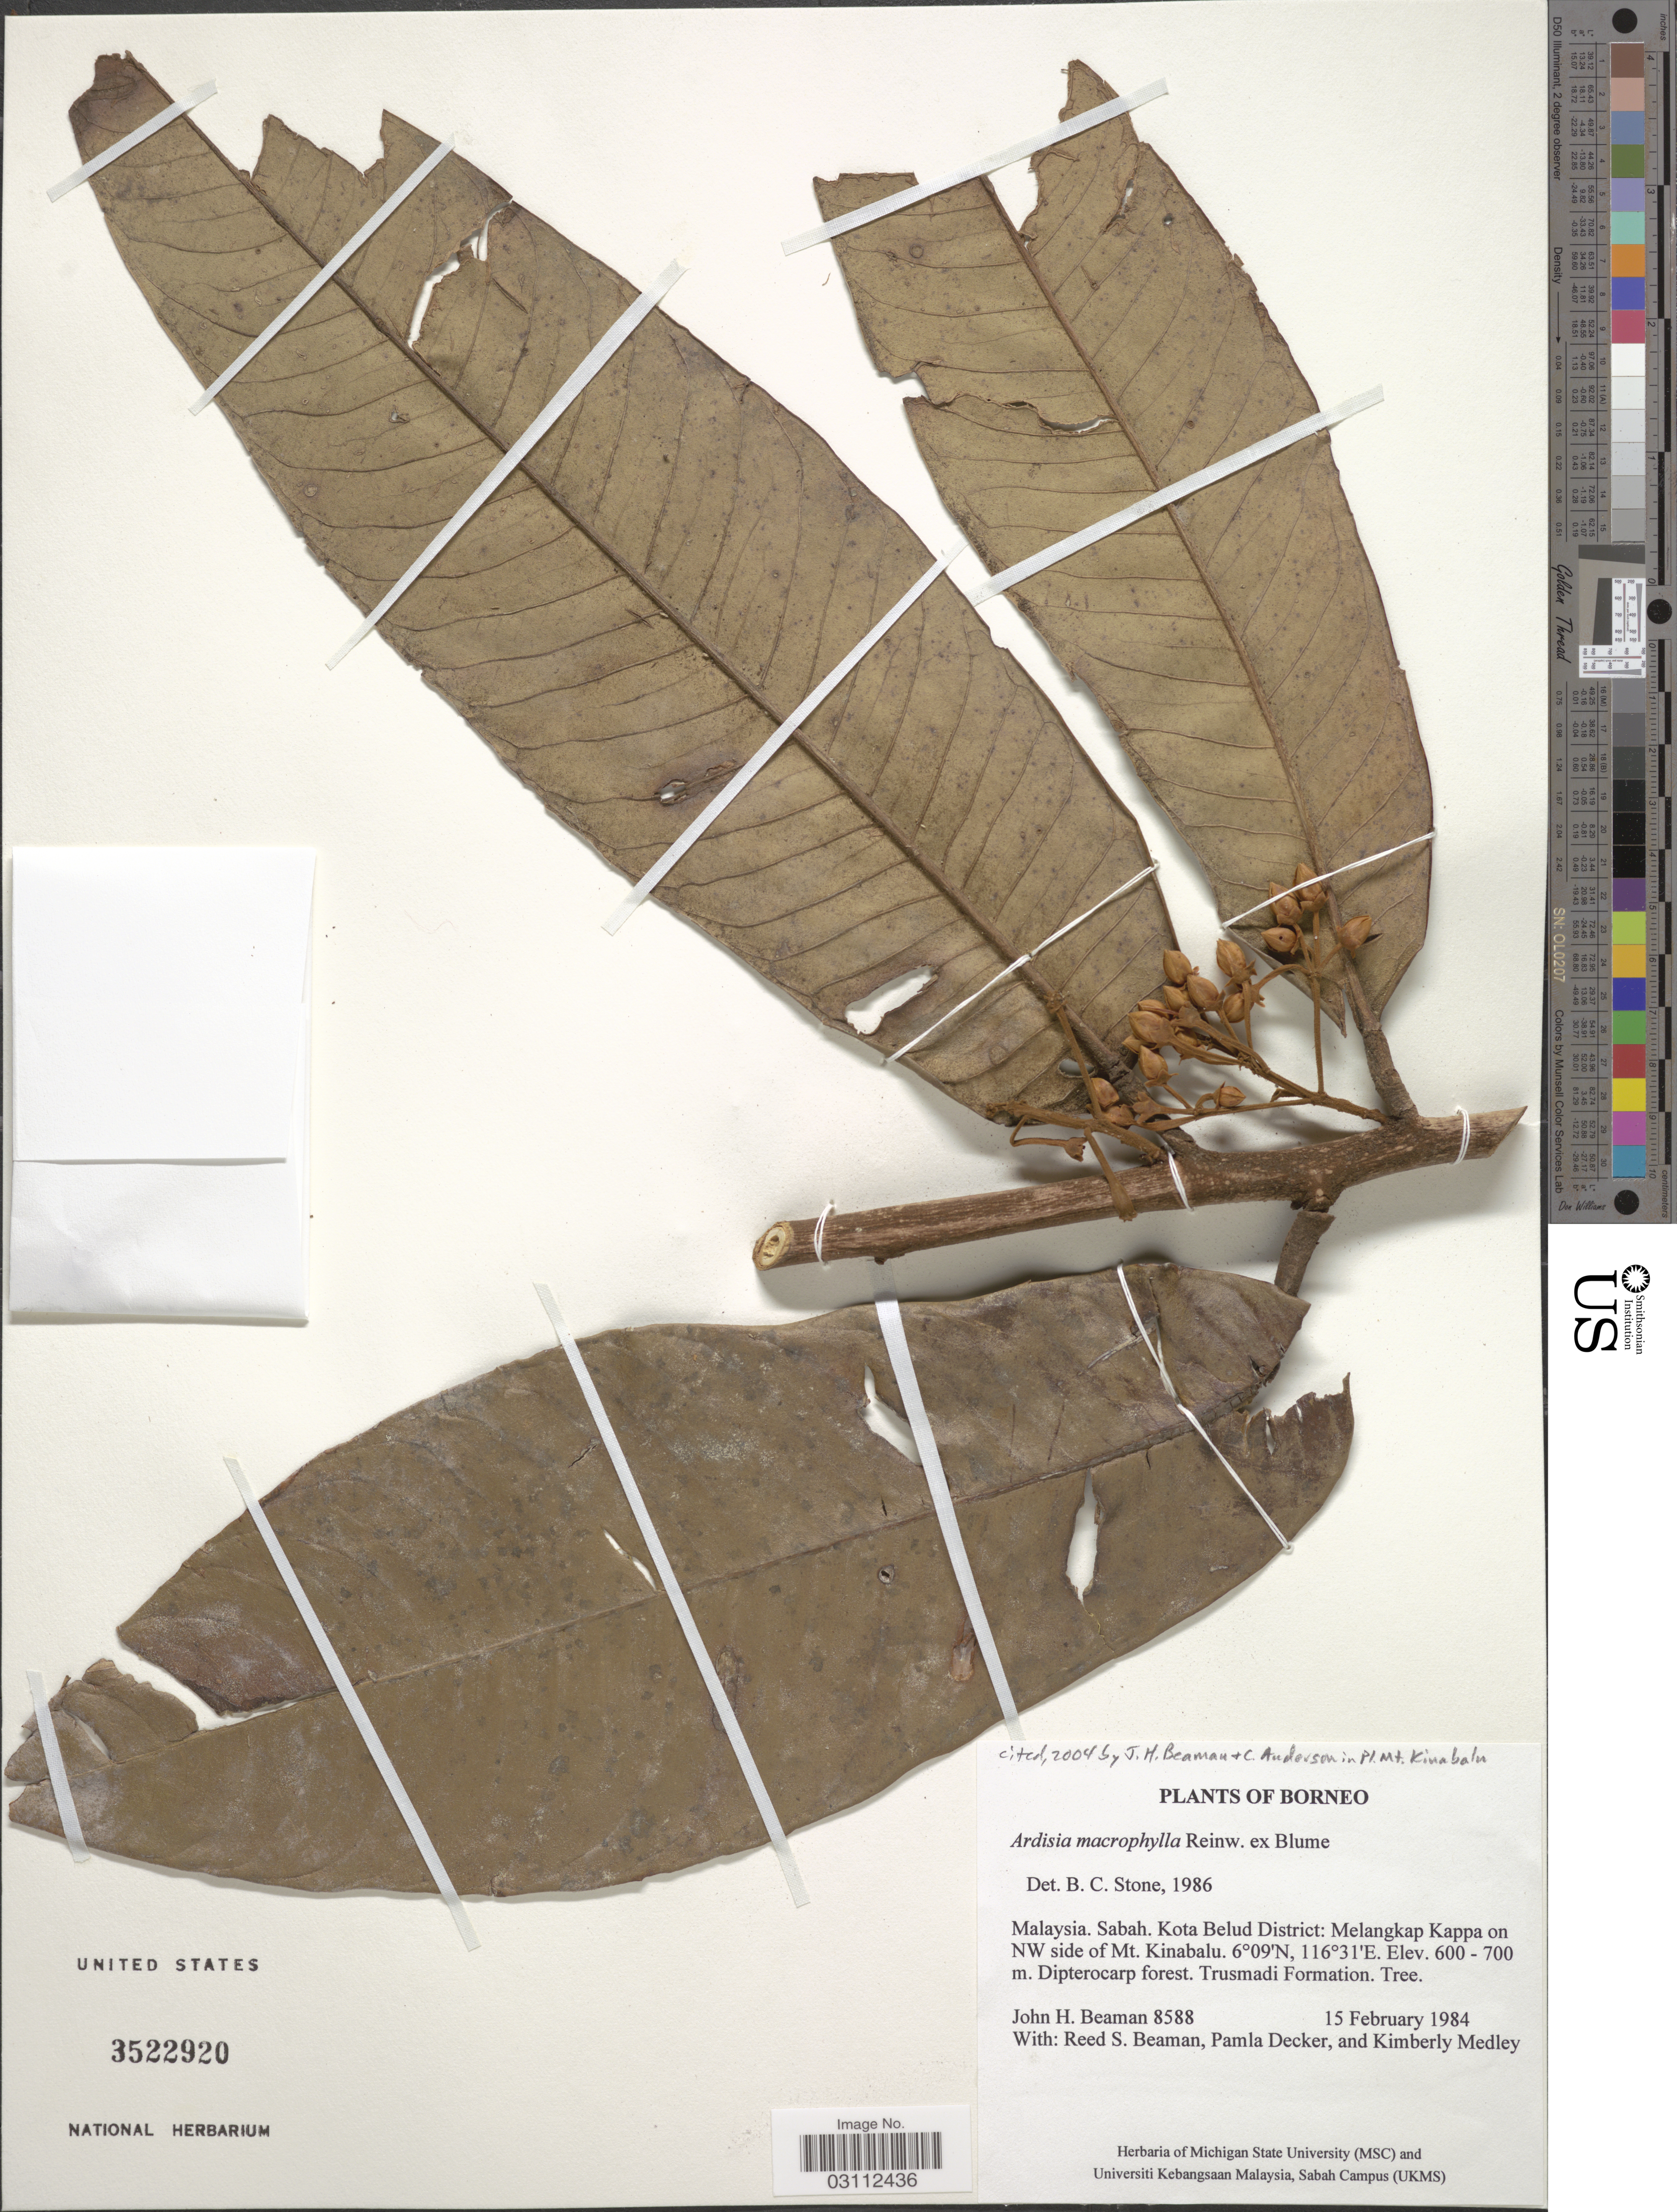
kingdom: Plantae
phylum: Tracheophyta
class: Magnoliopsida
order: Ericales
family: Primulaceae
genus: Ardisia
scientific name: Ardisia macrophylla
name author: Reinw. ex Blume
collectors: J. H. Beaman, R. S. Beaman, P. Decker & K. Medley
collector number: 8588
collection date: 1984-02-15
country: Malaysia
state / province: Sabah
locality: Borneo. Kota Belud District: Melangkap Kappa on NW side of Mt. Kinabalu.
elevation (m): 600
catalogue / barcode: US 3522920